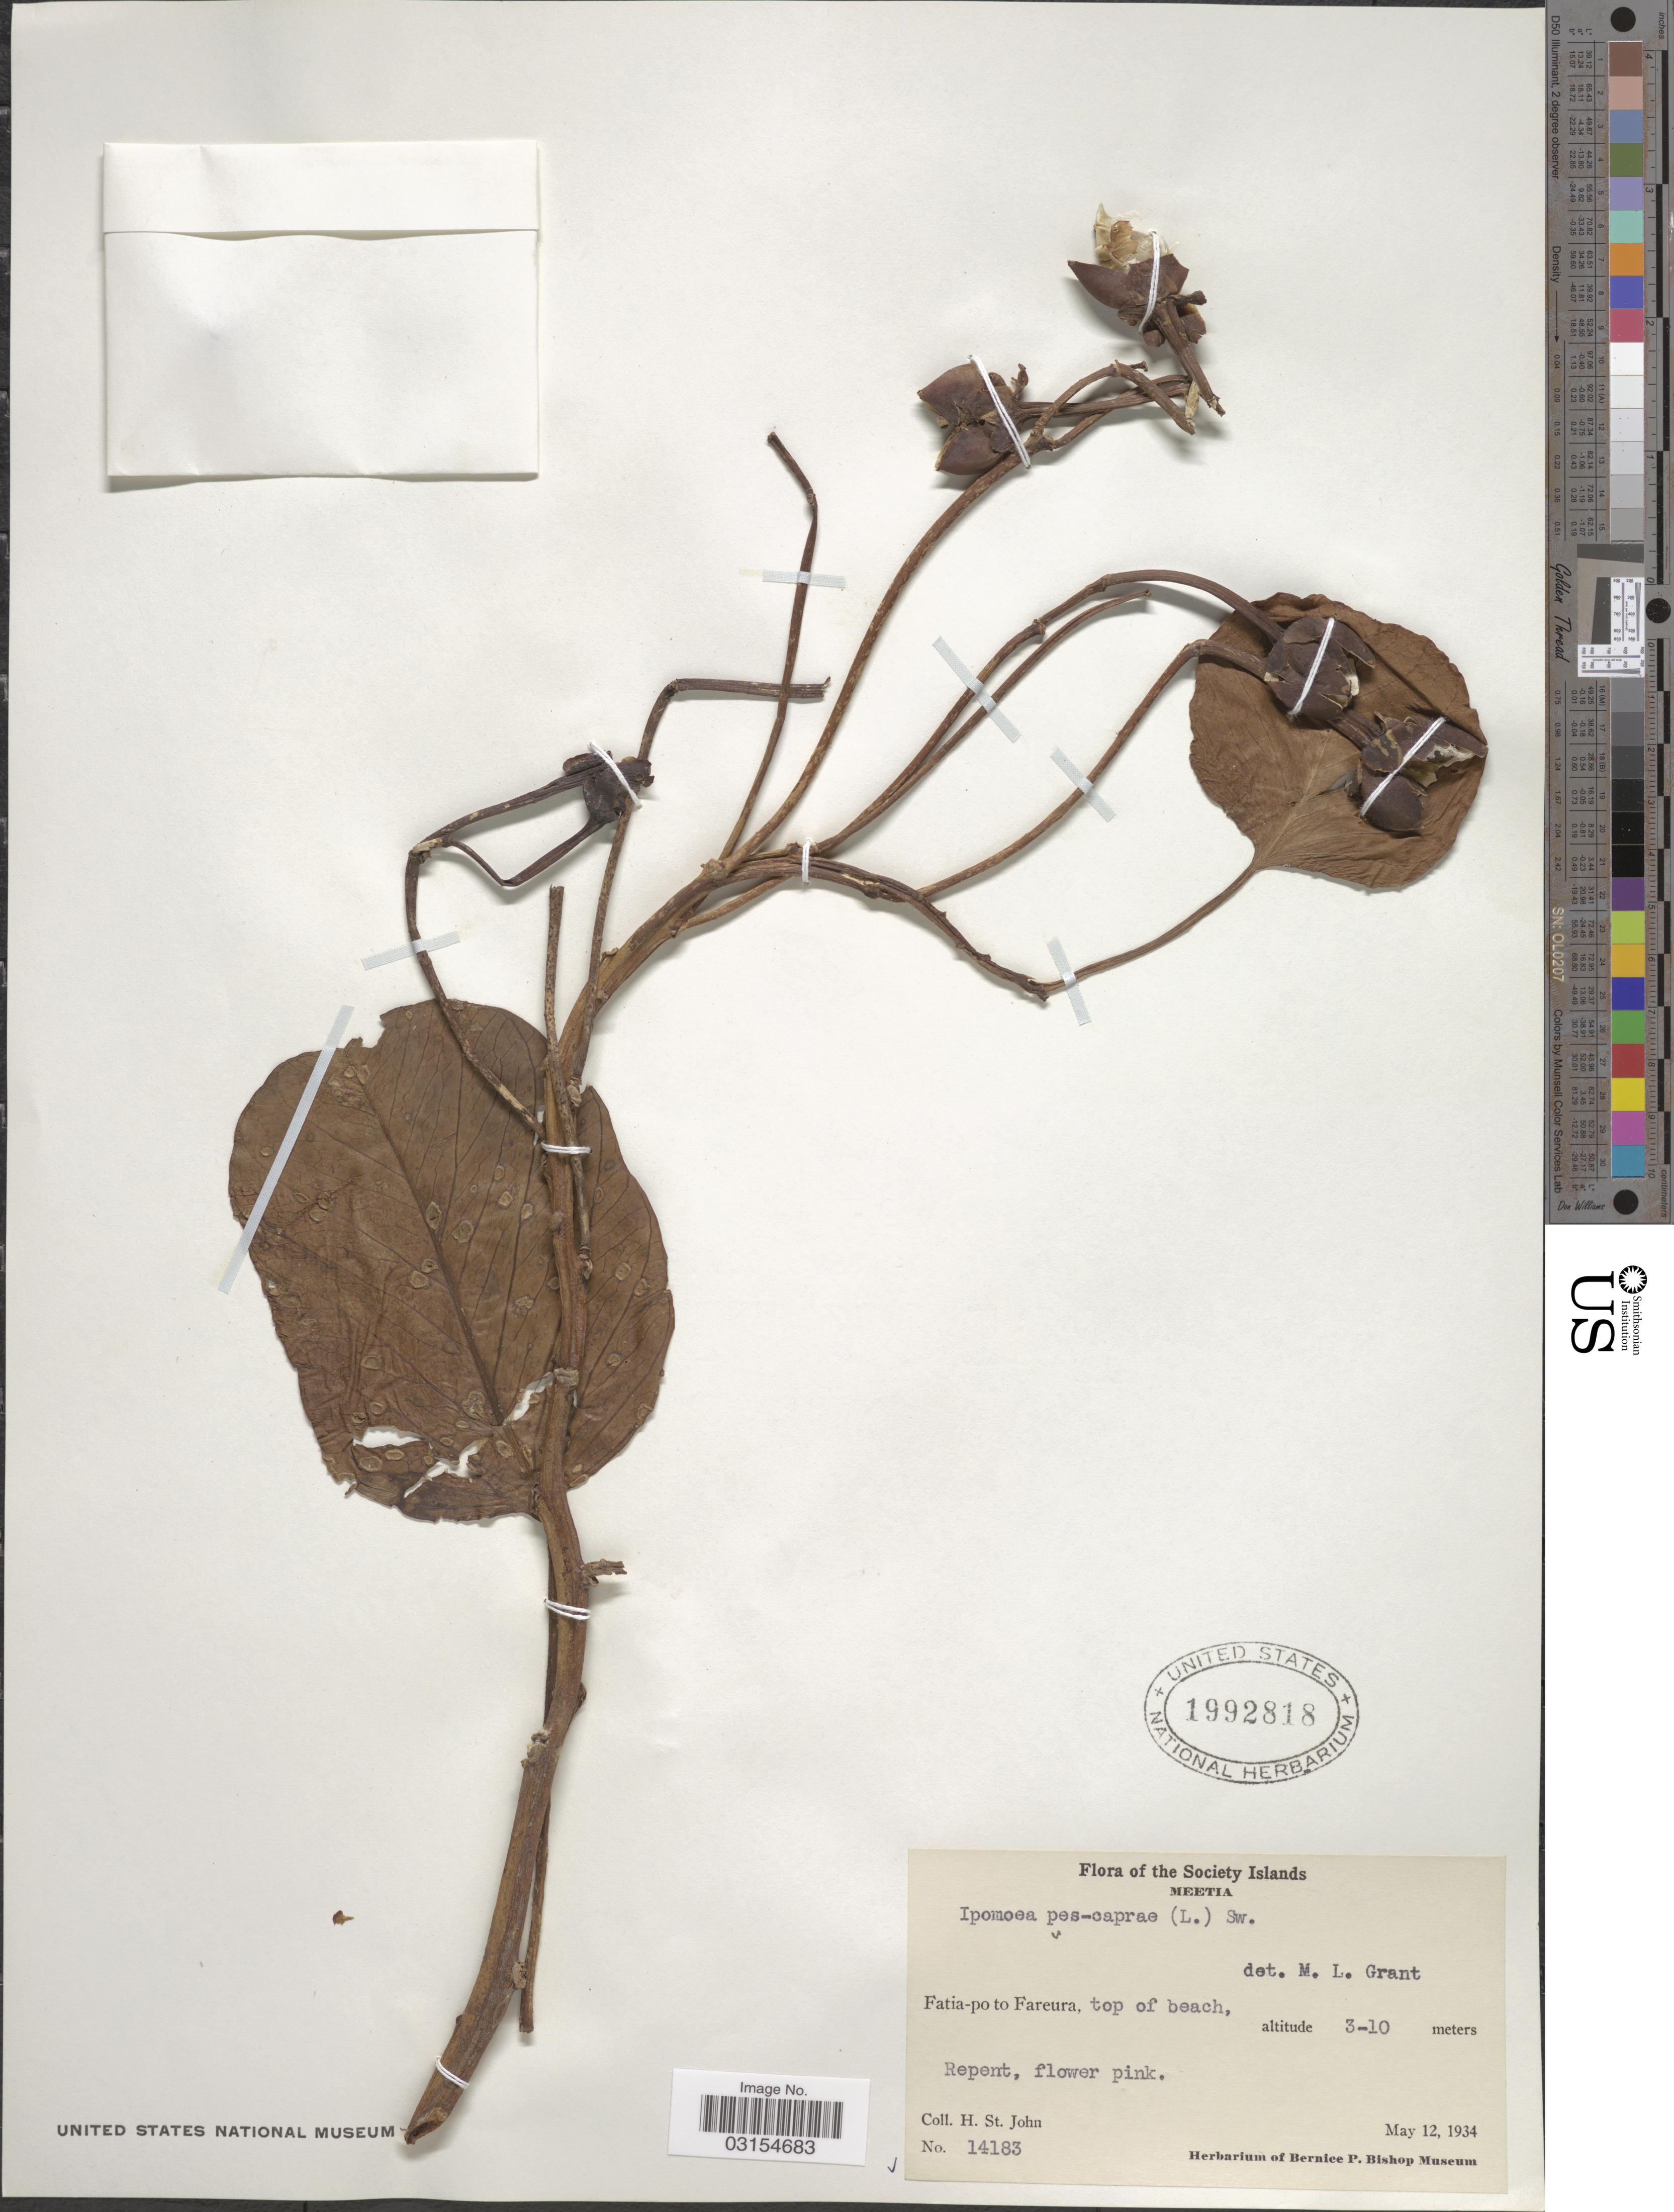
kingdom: Plantae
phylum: Tracheophyta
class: Magnoliopsida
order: Solanales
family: Convolvulaceae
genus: Ipomoea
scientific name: Ipomoea pes-caprae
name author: (L.) R. Br.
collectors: H. St. John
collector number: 14183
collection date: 1934-05-12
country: French Polynesia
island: Mehetia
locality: The Society Islands, Meetia, Fatia-po to Fareura, top of beach.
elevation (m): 3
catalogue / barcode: US 1992818